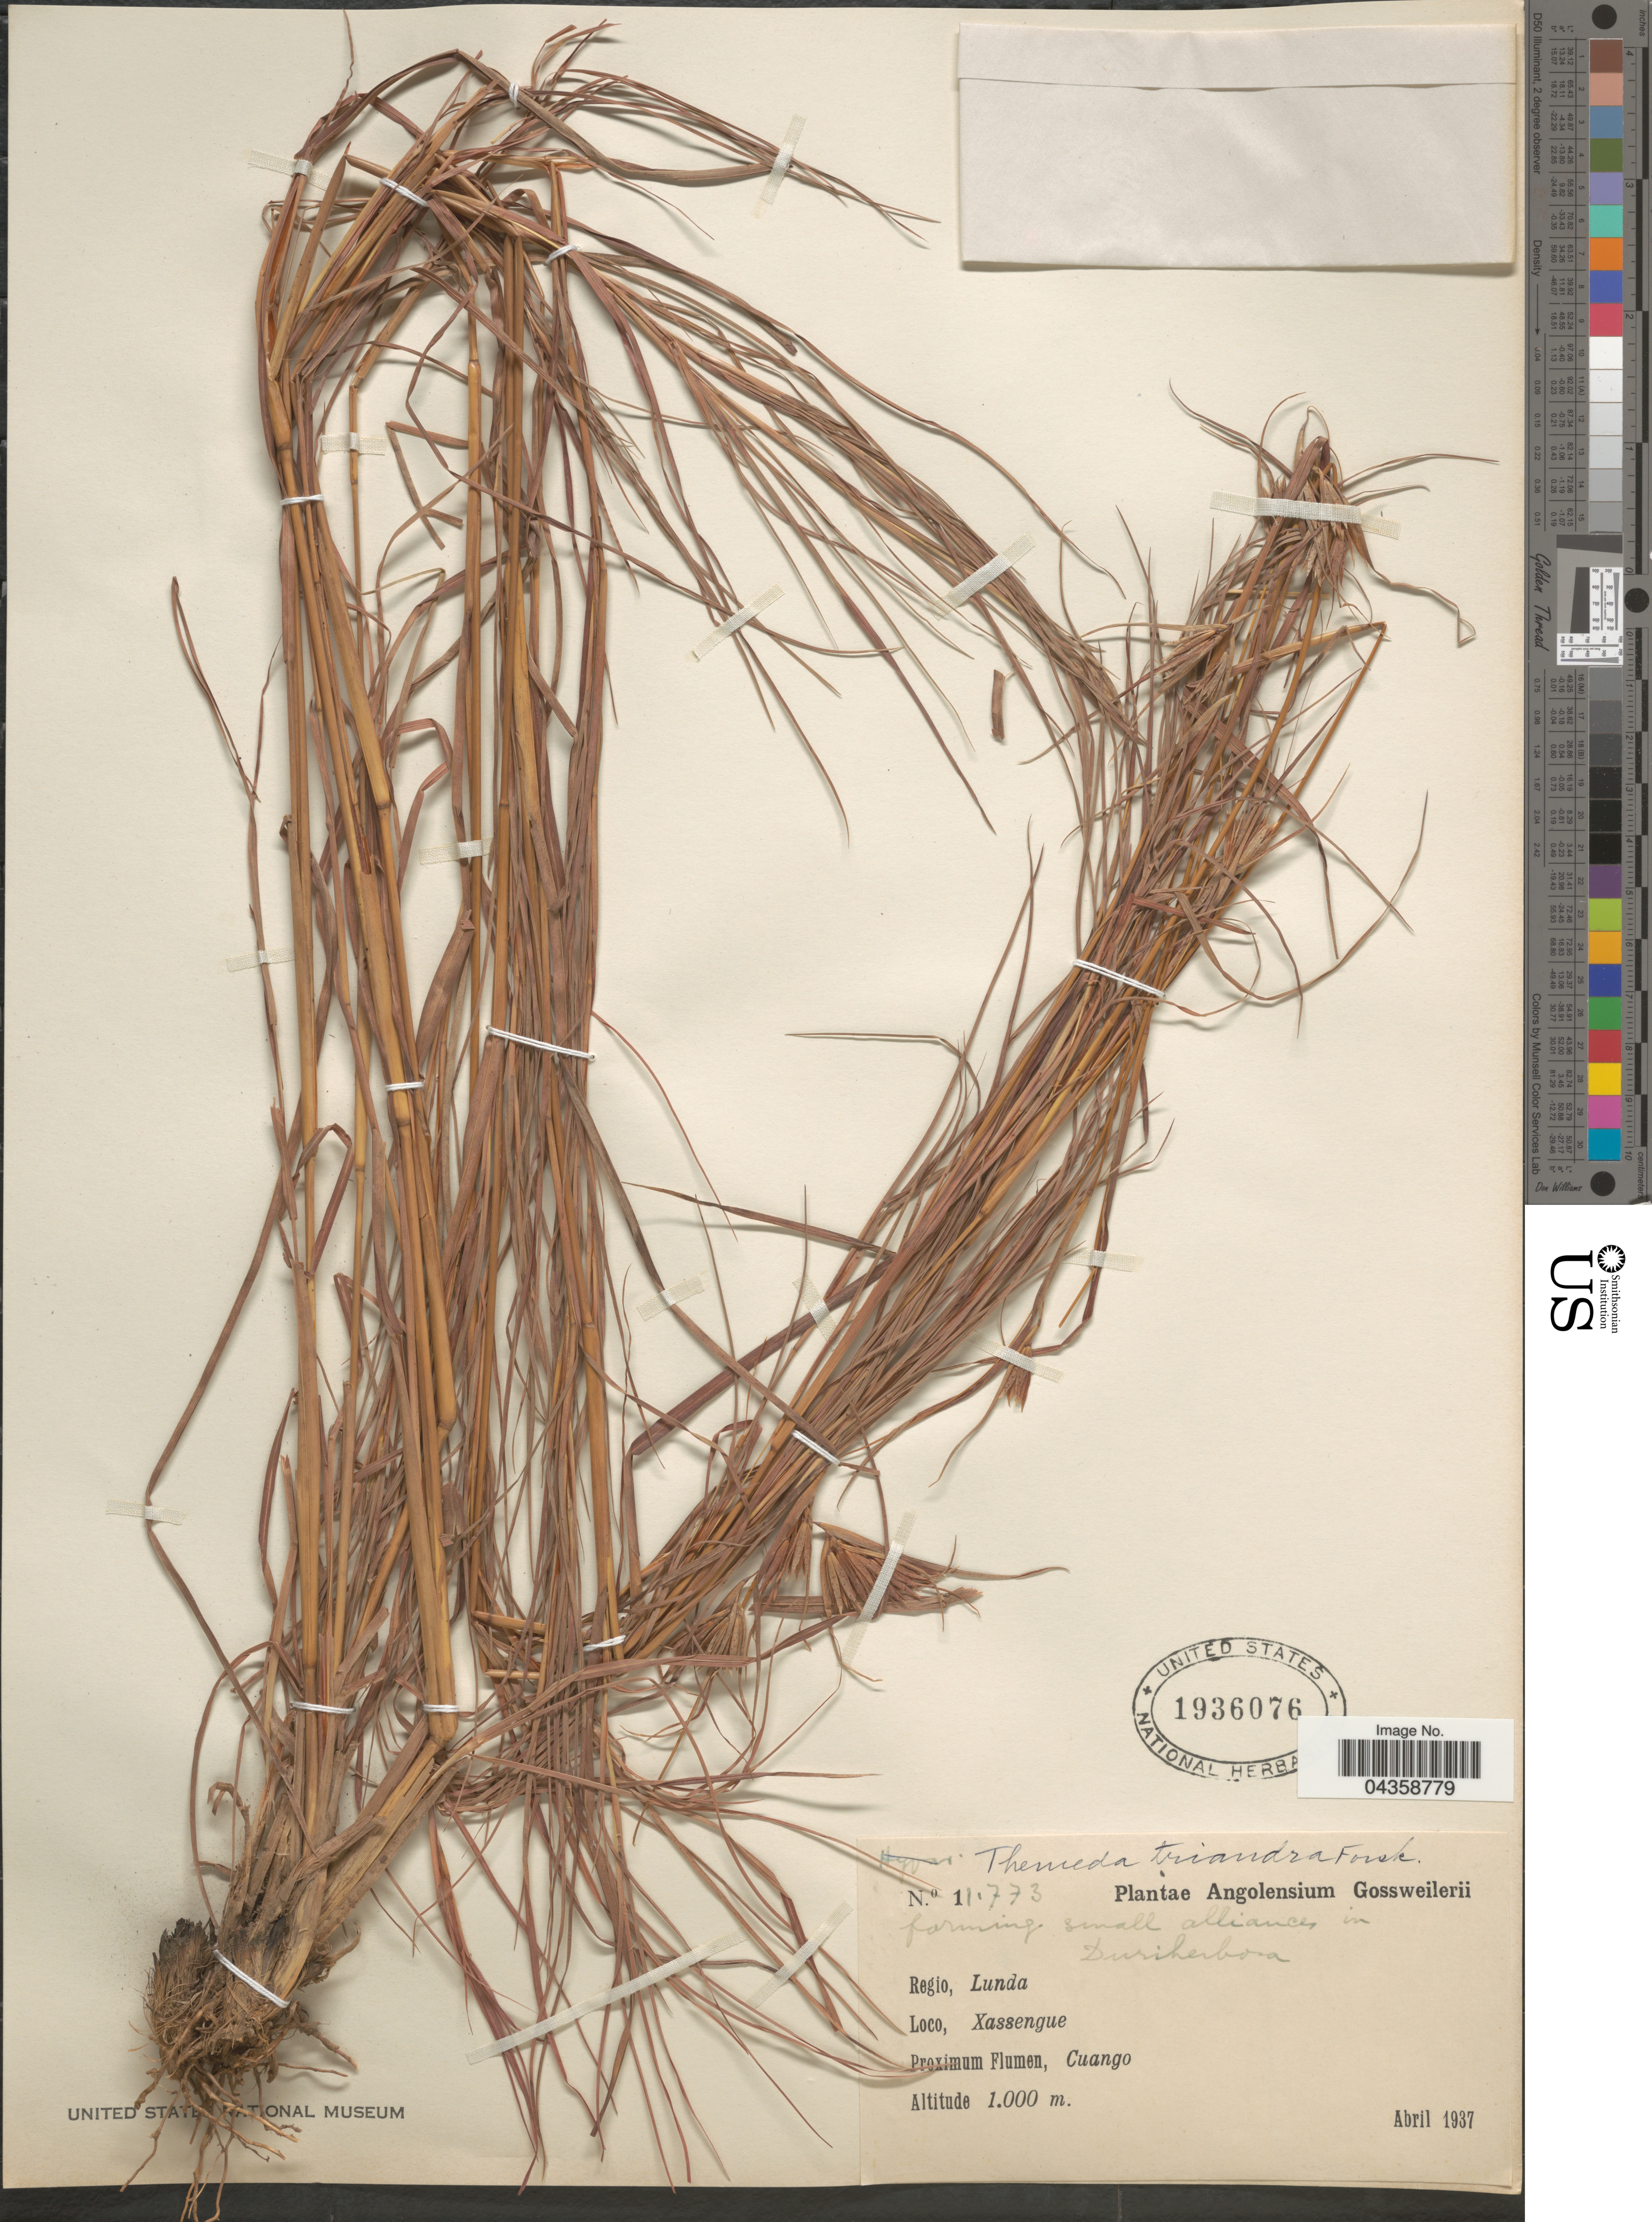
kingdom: Plantae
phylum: Tracheophyta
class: Liliopsida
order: Poales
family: Poaceae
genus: Themeda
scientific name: Themeda triandra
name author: Forssk.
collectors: -. Gossweiler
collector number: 11773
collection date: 1937-04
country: Angola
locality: Regio, Lunda. Xassengue. Proximum Flumen, Cuango.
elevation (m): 1000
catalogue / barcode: US 1936076